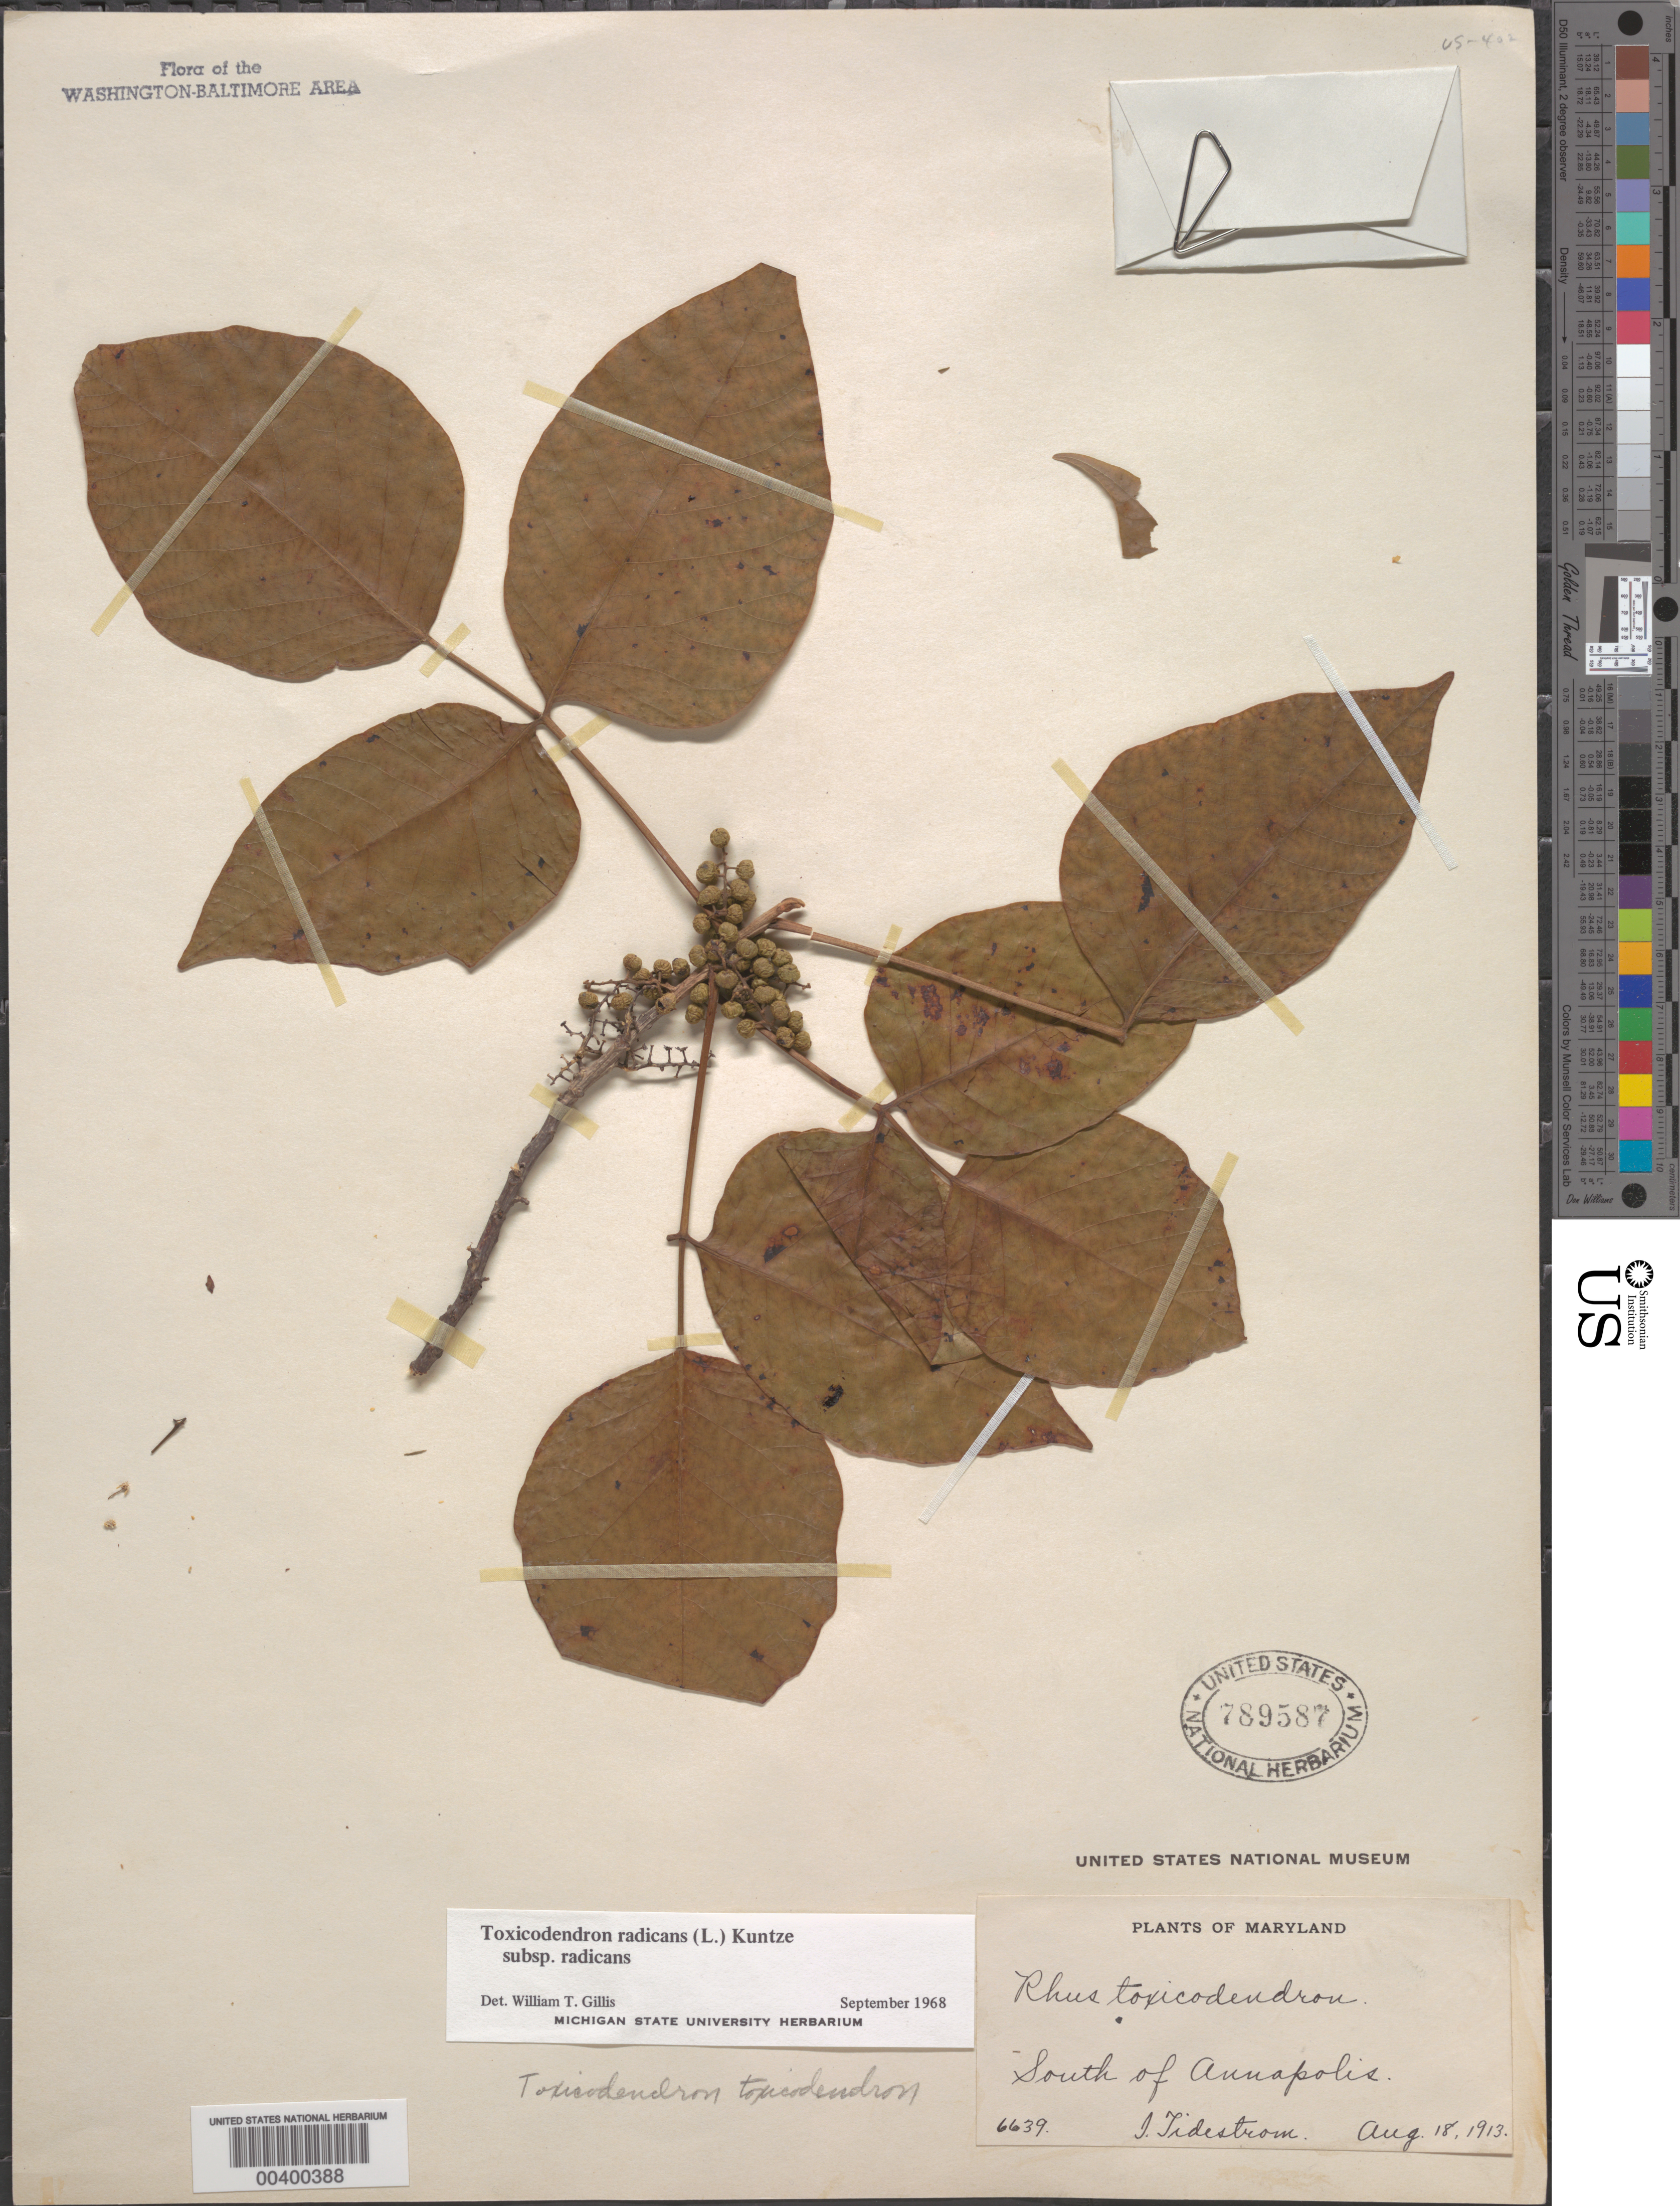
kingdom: Plantae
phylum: Tracheophyta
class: Magnoliopsida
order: Sapindales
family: Anacardiaceae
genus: Toxicodendron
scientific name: Toxicodendron radicans subsp. radicans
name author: (L.) Kuntze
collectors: I. F. Tidestrom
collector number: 6639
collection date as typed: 18 Aug 1913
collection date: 1913-08-18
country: United States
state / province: Maryland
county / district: Anne Arundel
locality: South of Annapolis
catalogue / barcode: US 789587